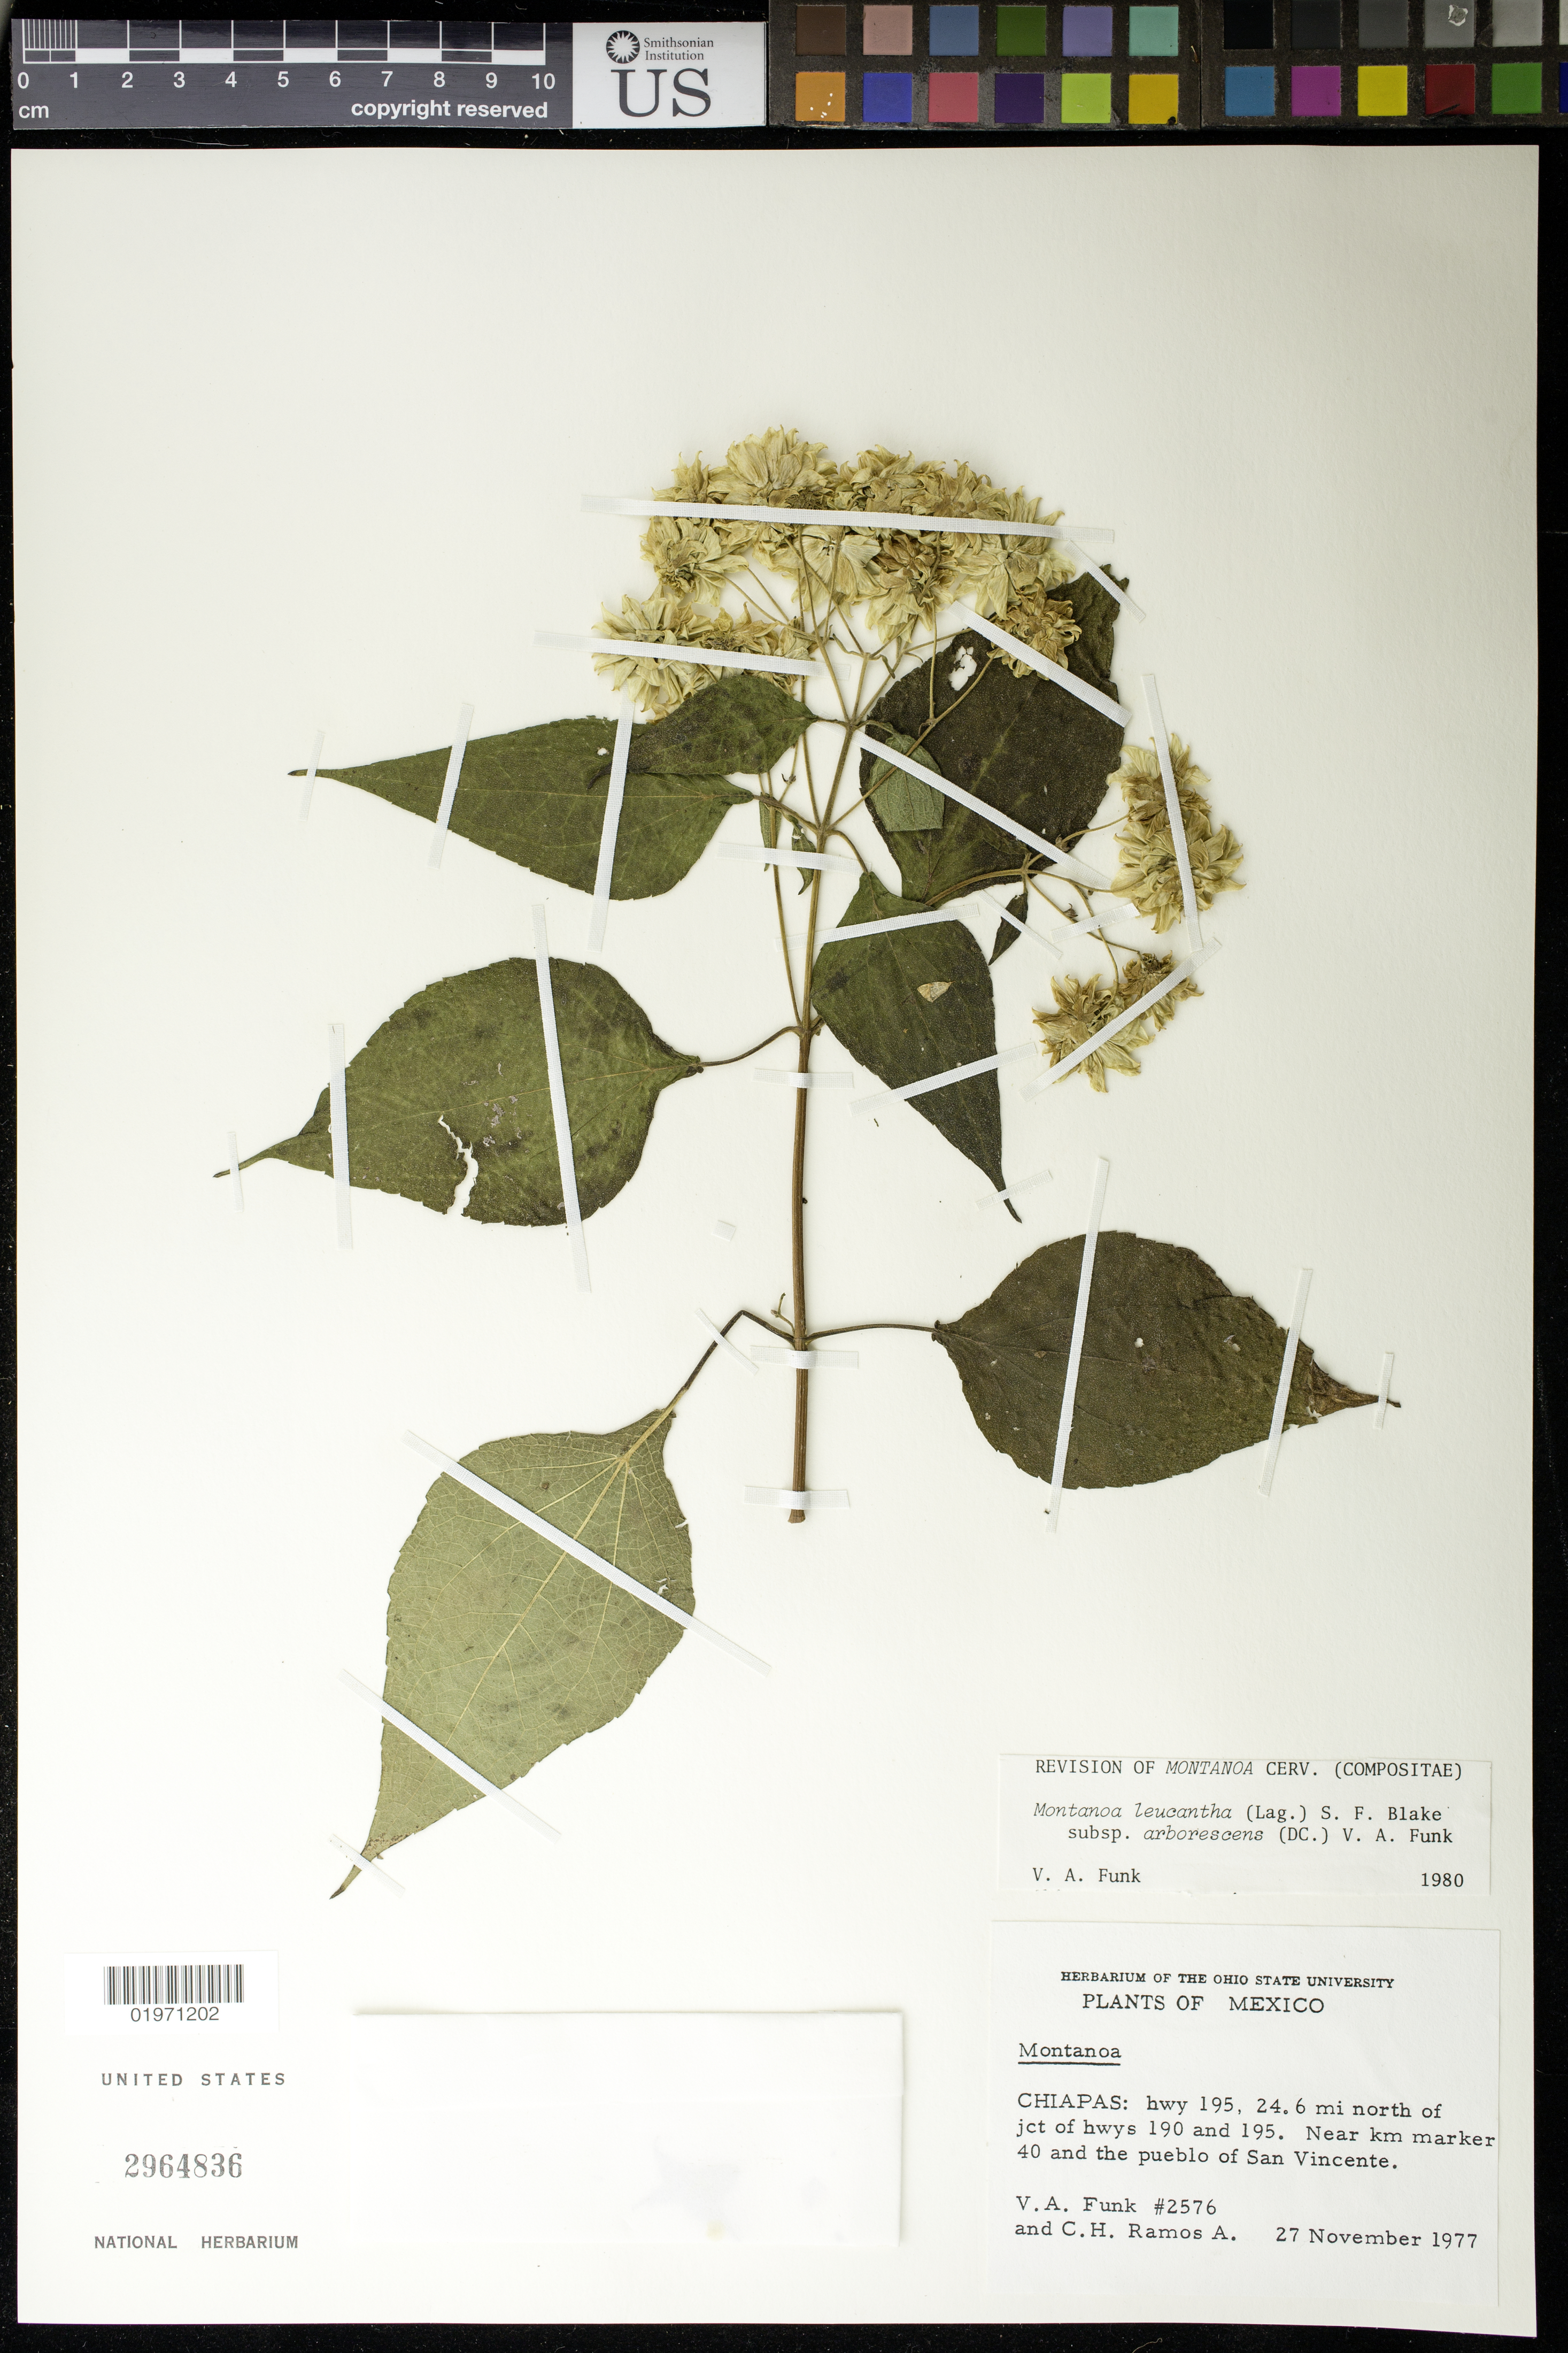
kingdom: Plantae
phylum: Tracheophyta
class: Magnoliopsida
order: Asterales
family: Asteraceae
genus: Montanoa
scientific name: Montanoa leucantha subsp. arborescens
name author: (DC.) V.A. Funk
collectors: V. Funk & C. H. Ramos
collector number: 2576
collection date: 1977-11-27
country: Mexico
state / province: Chiapas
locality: Hwy 195, 24.6 mi north of jct of Hwys 190 and 195. Near km marker 40 and the pueblo of San Vincente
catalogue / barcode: US 2964836